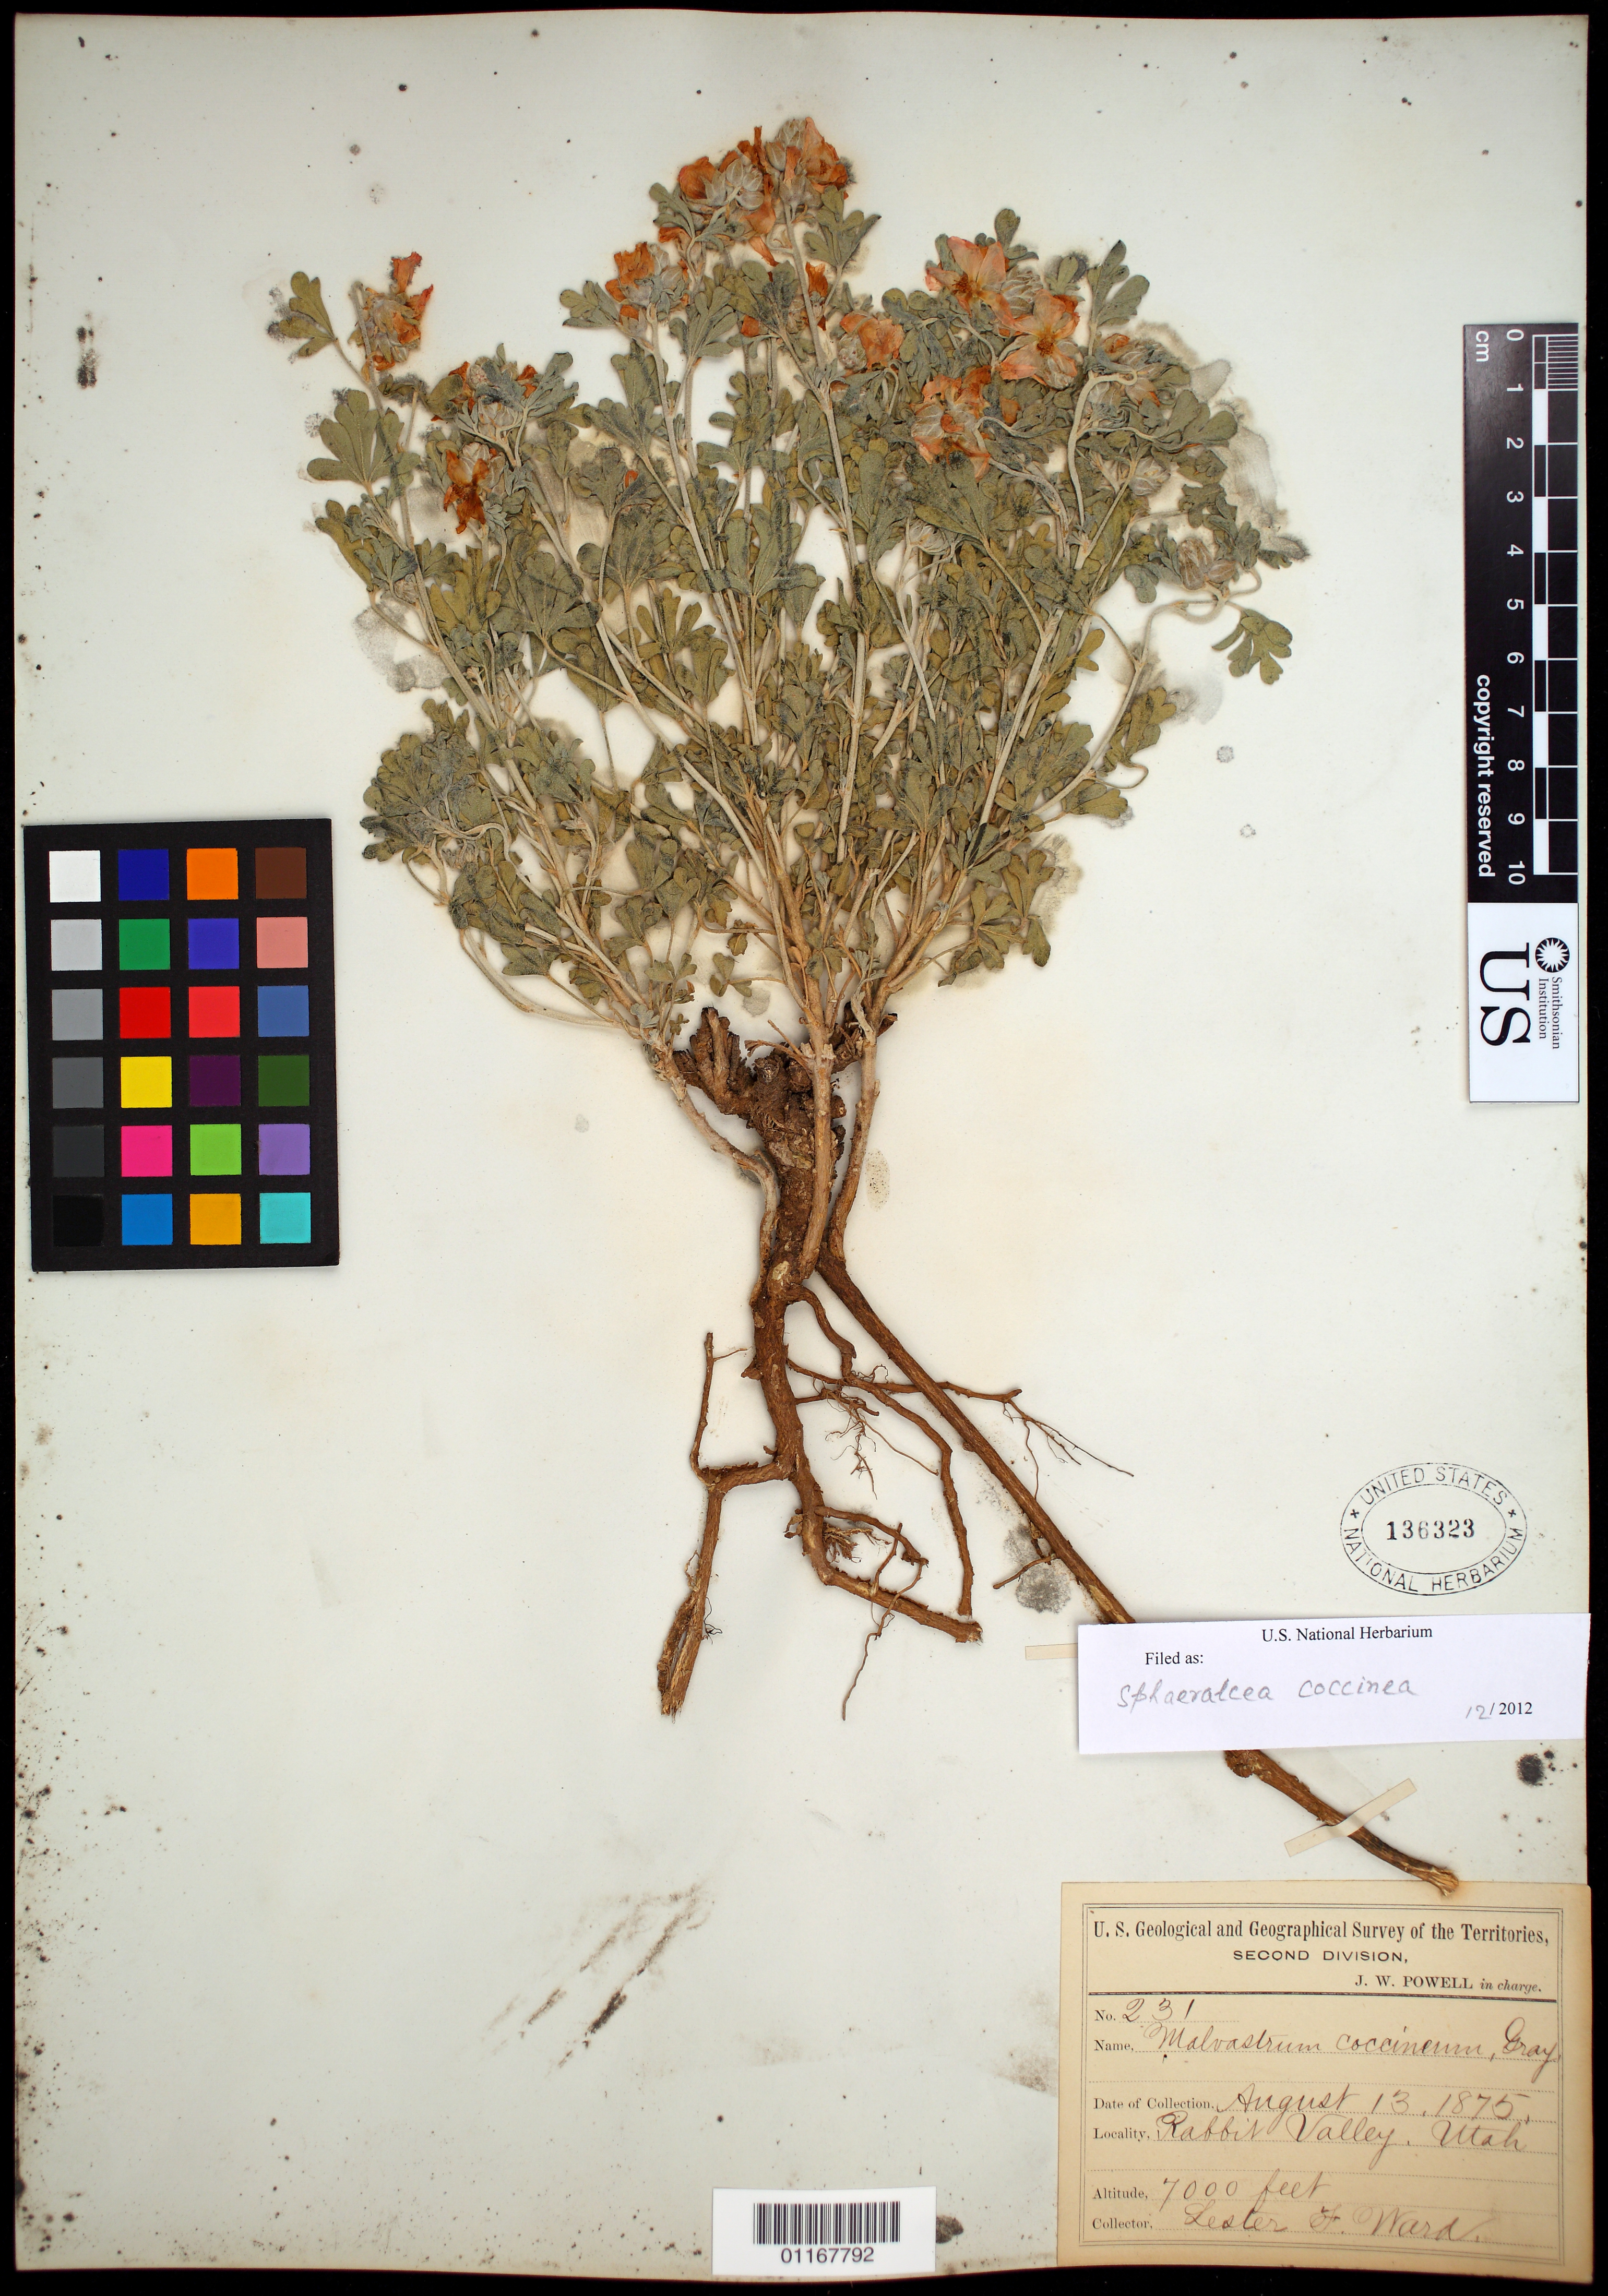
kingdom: Plantae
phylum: Tracheophyta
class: Magnoliopsida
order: Malvales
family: Malvaceae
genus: Sphaeralcea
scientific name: Sphaeralcea coccinea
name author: (Nutt.) Rydb.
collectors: L. F. Ward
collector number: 231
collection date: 1875-08-13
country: United States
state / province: Utah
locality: Rabbit Valley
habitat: Dry sandy soil.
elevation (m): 2042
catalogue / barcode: US 136323